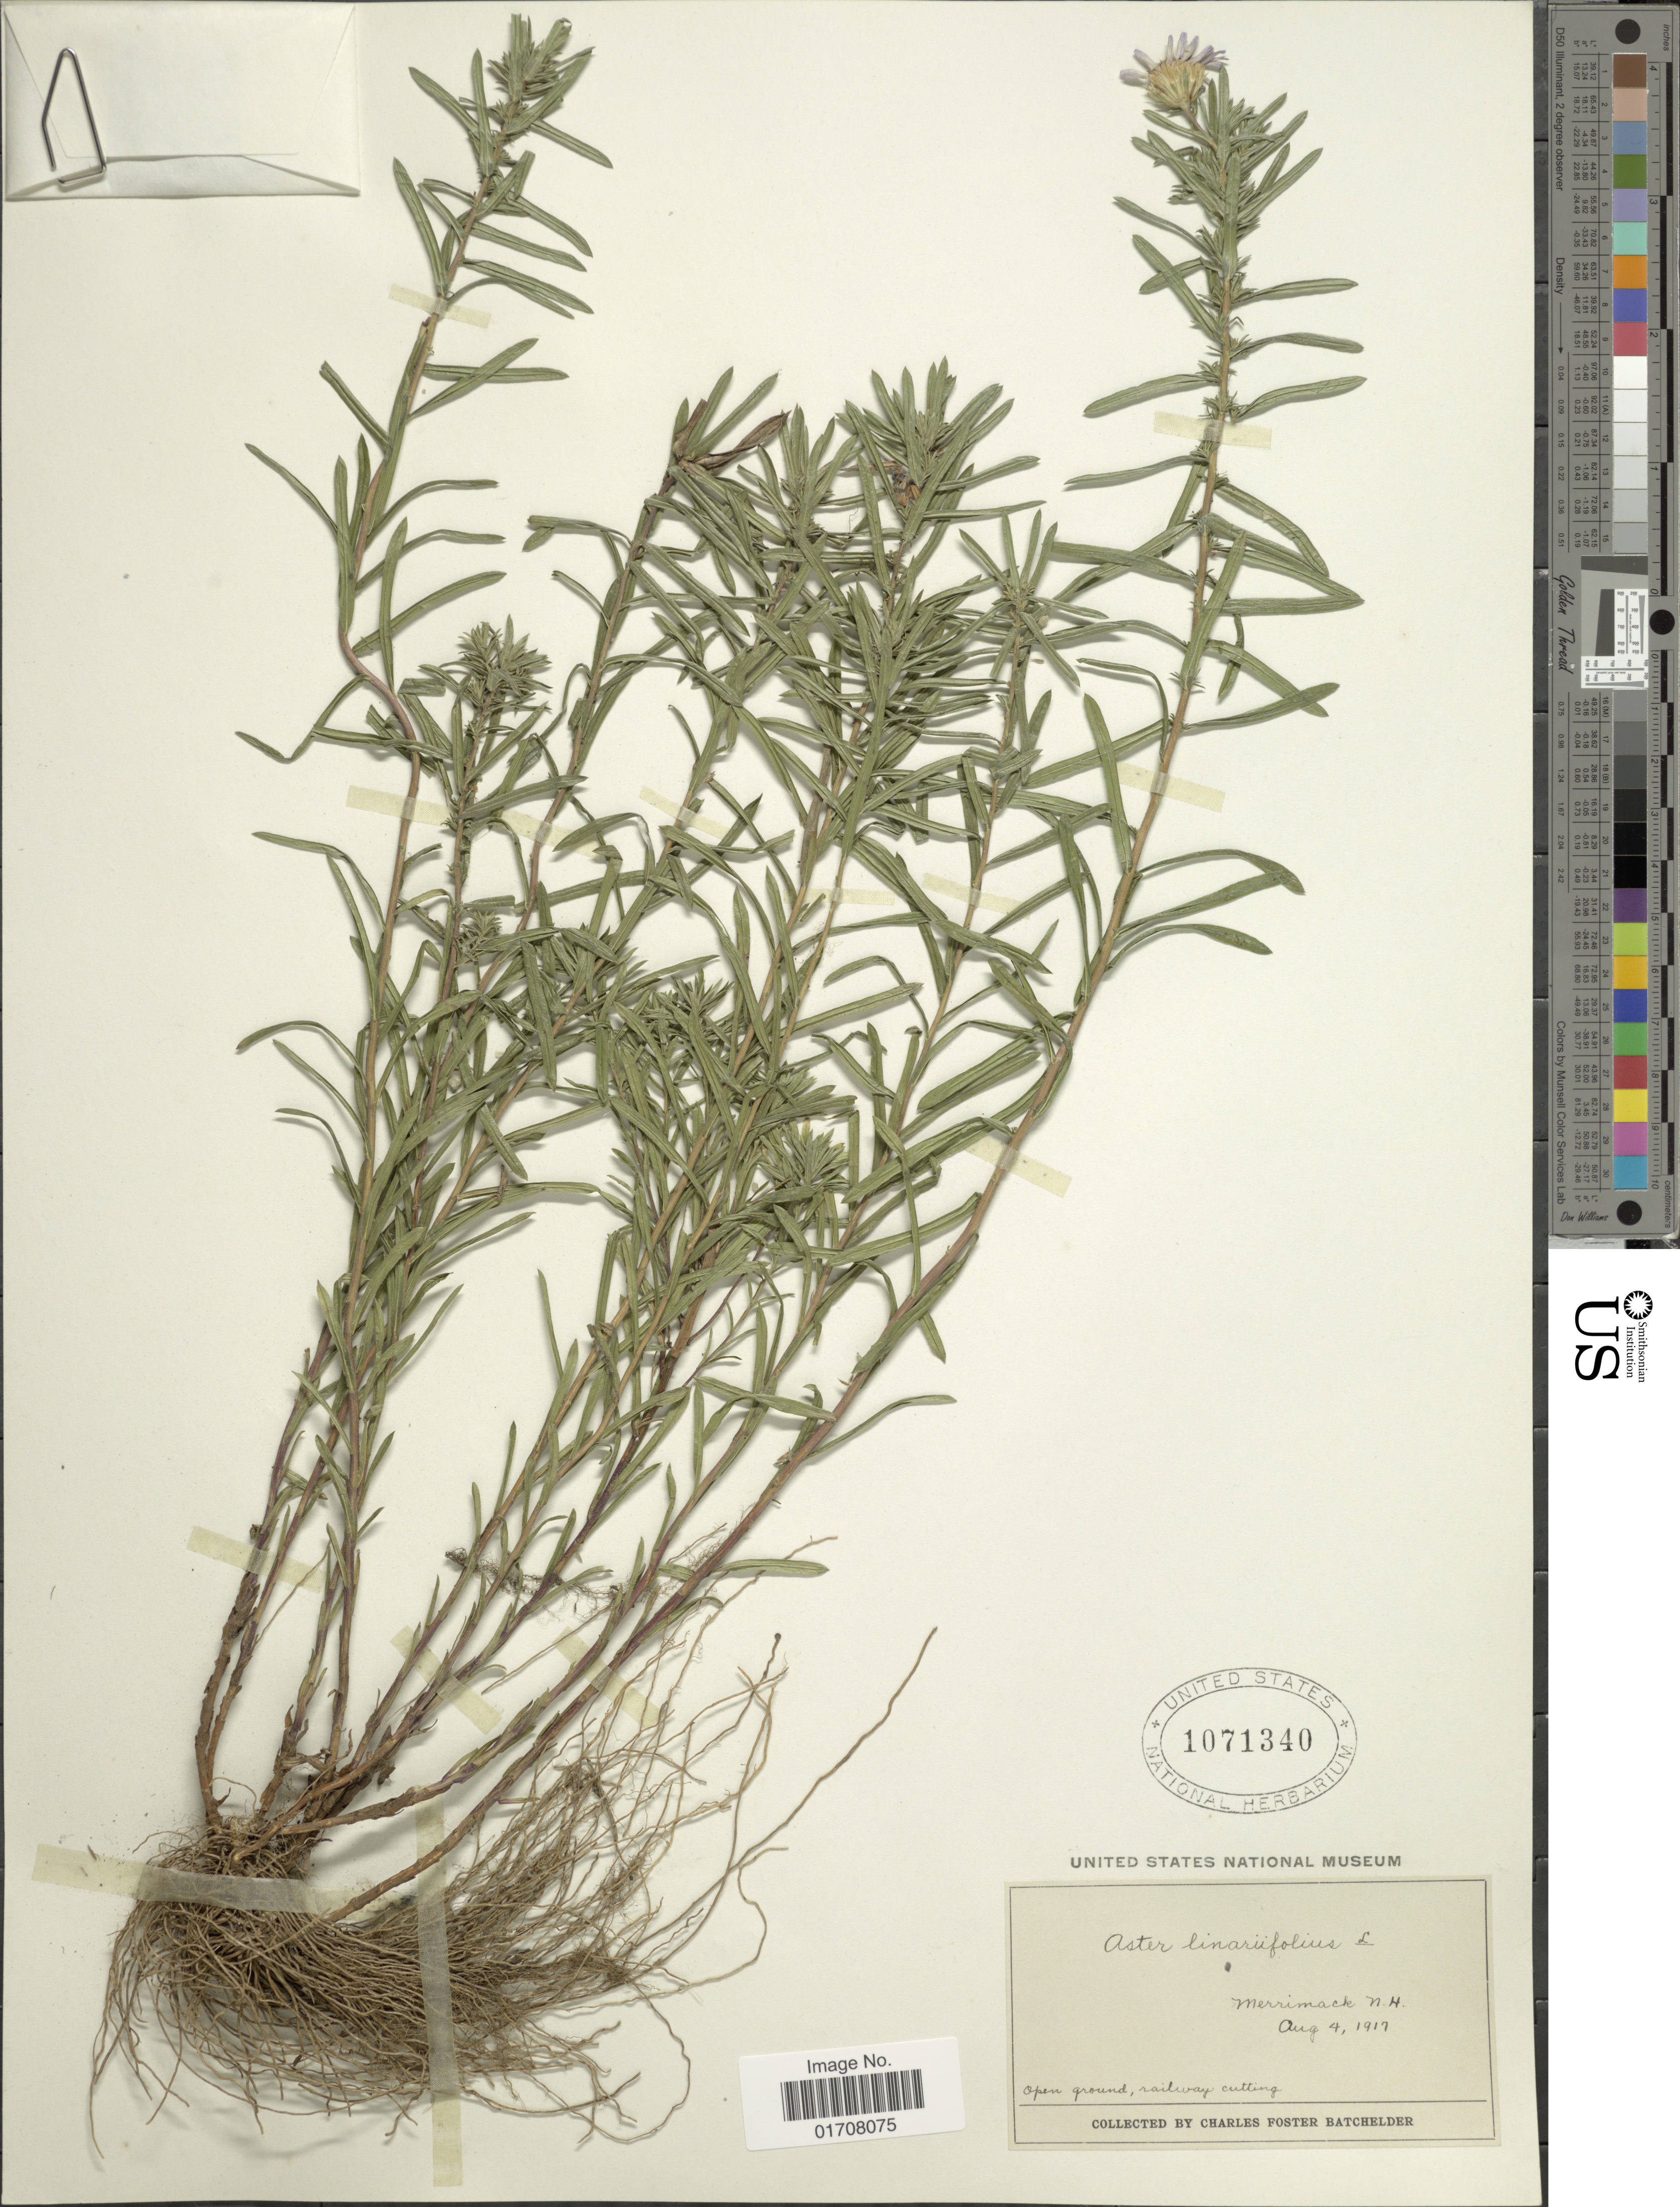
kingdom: Plantae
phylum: Tracheophyta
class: Magnoliopsida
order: Asterales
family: Asteraceae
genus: Ionactis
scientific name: Ionactis linariifolia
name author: (L.) Greene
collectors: C. Batchelder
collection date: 1917-08-04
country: United States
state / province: New Hampshire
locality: Merrimack, railway cutting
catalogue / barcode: US 1071340